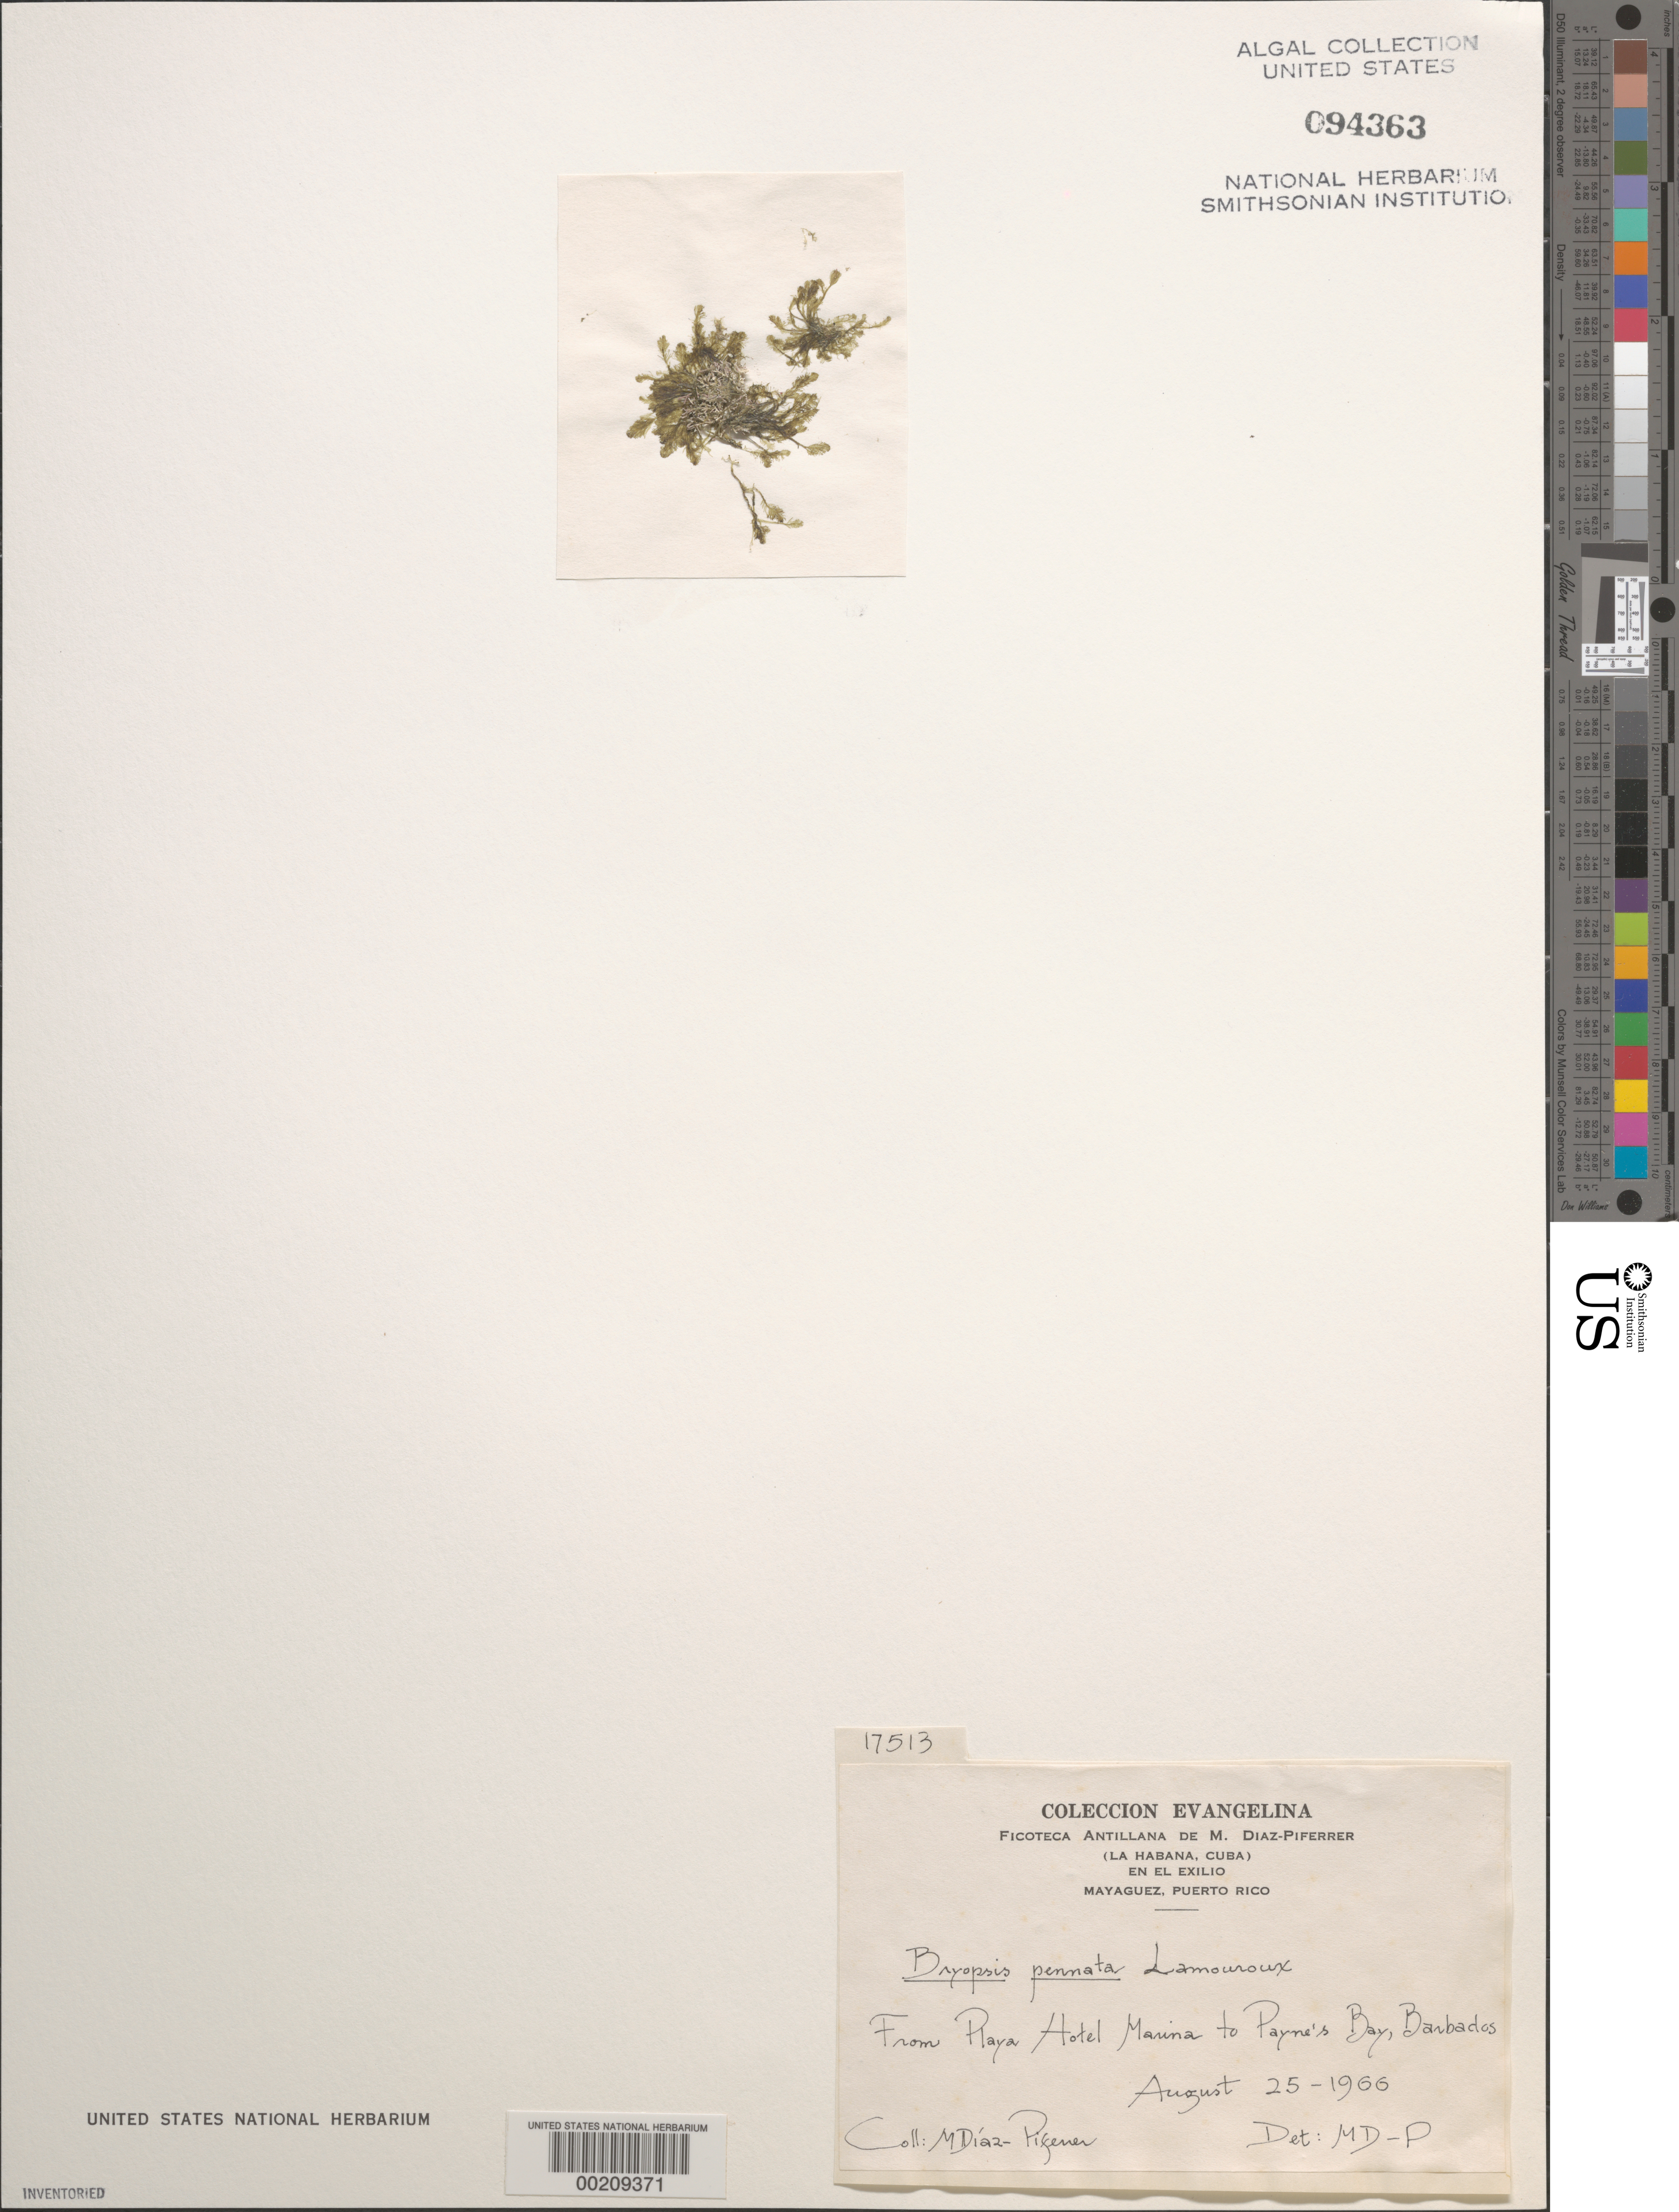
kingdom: Plantae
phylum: Chlorophyta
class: Ulvophyceae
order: Bryopsidales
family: Bryopsidaceae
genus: Bryopsis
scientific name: Bryopsis pennata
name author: J.V.Lamouroux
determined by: Diaz-Piferrer, M.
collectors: M. Diaz-Piferrer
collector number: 17513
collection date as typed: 25 Aug 1966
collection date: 1966-08-25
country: Barbados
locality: From Playa Hotel Marina to Payne's Bay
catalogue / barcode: US 94363